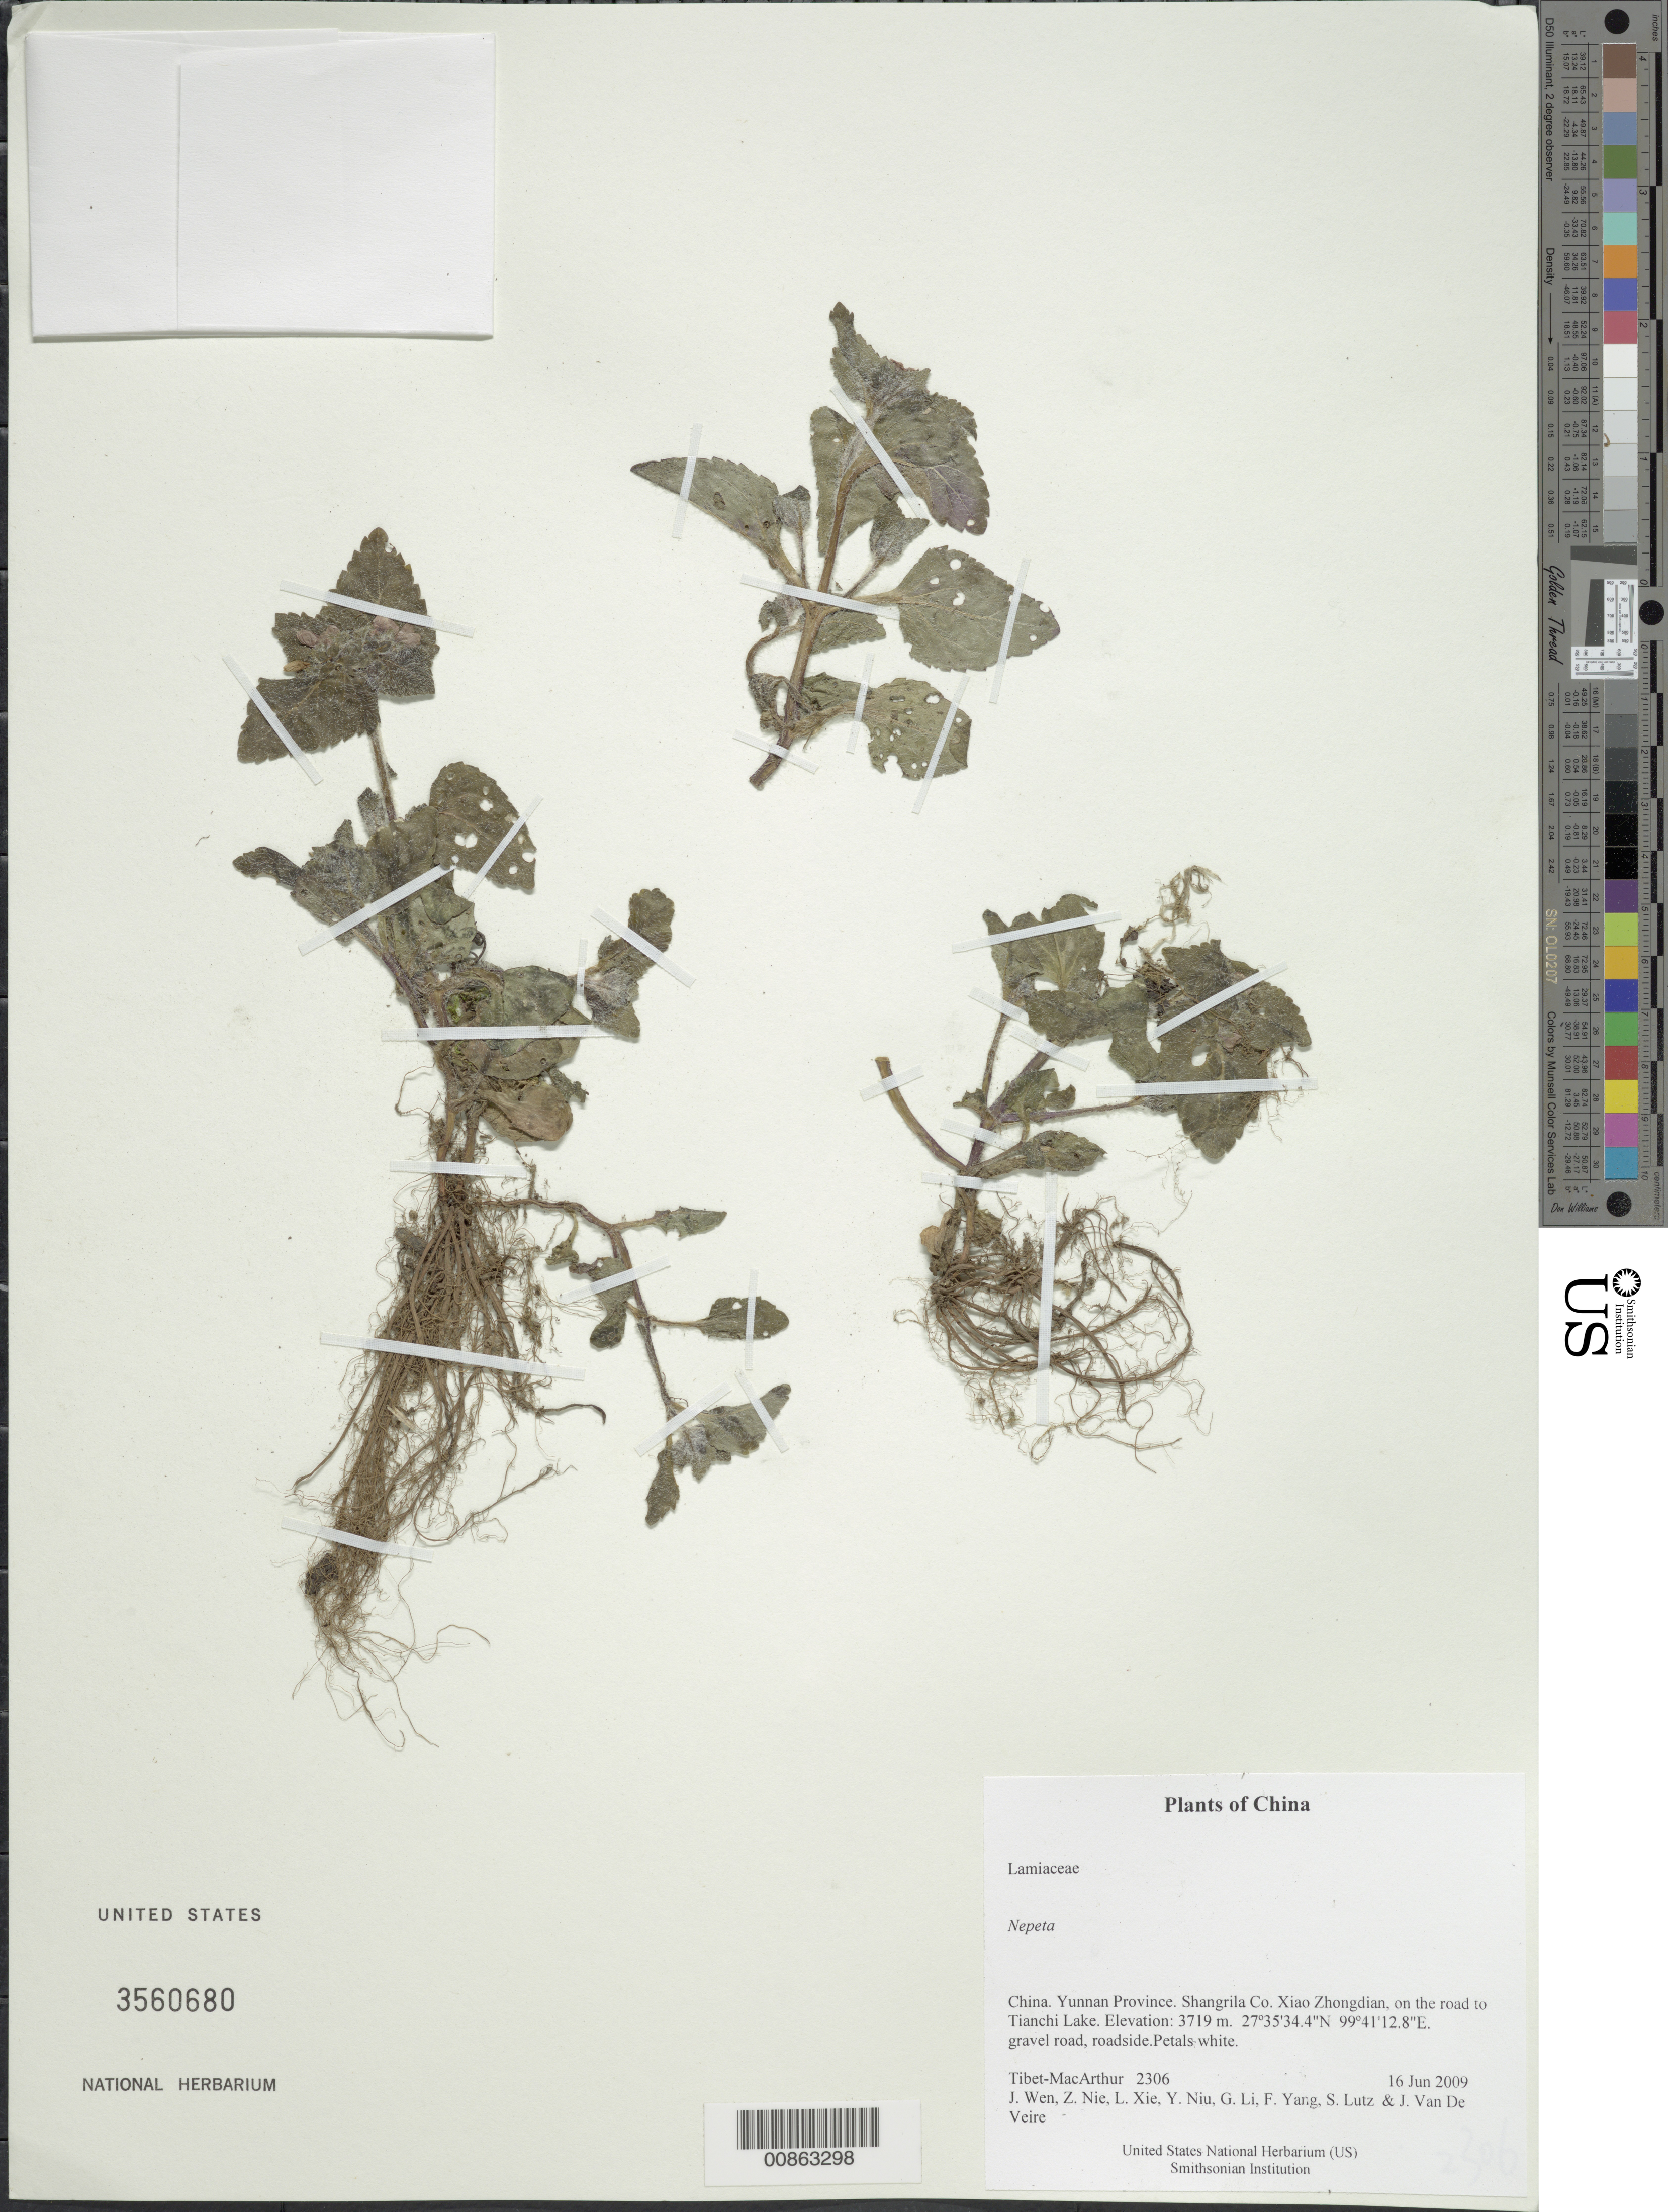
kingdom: Plantae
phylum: Tracheophyta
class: Magnoliopsida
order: Lamiales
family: Lamiaceae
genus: Nepeta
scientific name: Nepeta sp.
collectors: Tibet-MacArthur, J. Wen, Z. Nie, L. Xie, Y. Niu, G. Li, F. Yang, S. Lutz & J. Van De Veire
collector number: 2306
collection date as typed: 16 Jun 2009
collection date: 2009-06-16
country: China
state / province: Yunnan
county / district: Shangrila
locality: Xiao Zhongdian, on the road to Tianchi Lake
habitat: gravel road, roadside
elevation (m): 3719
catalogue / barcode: US 3560680